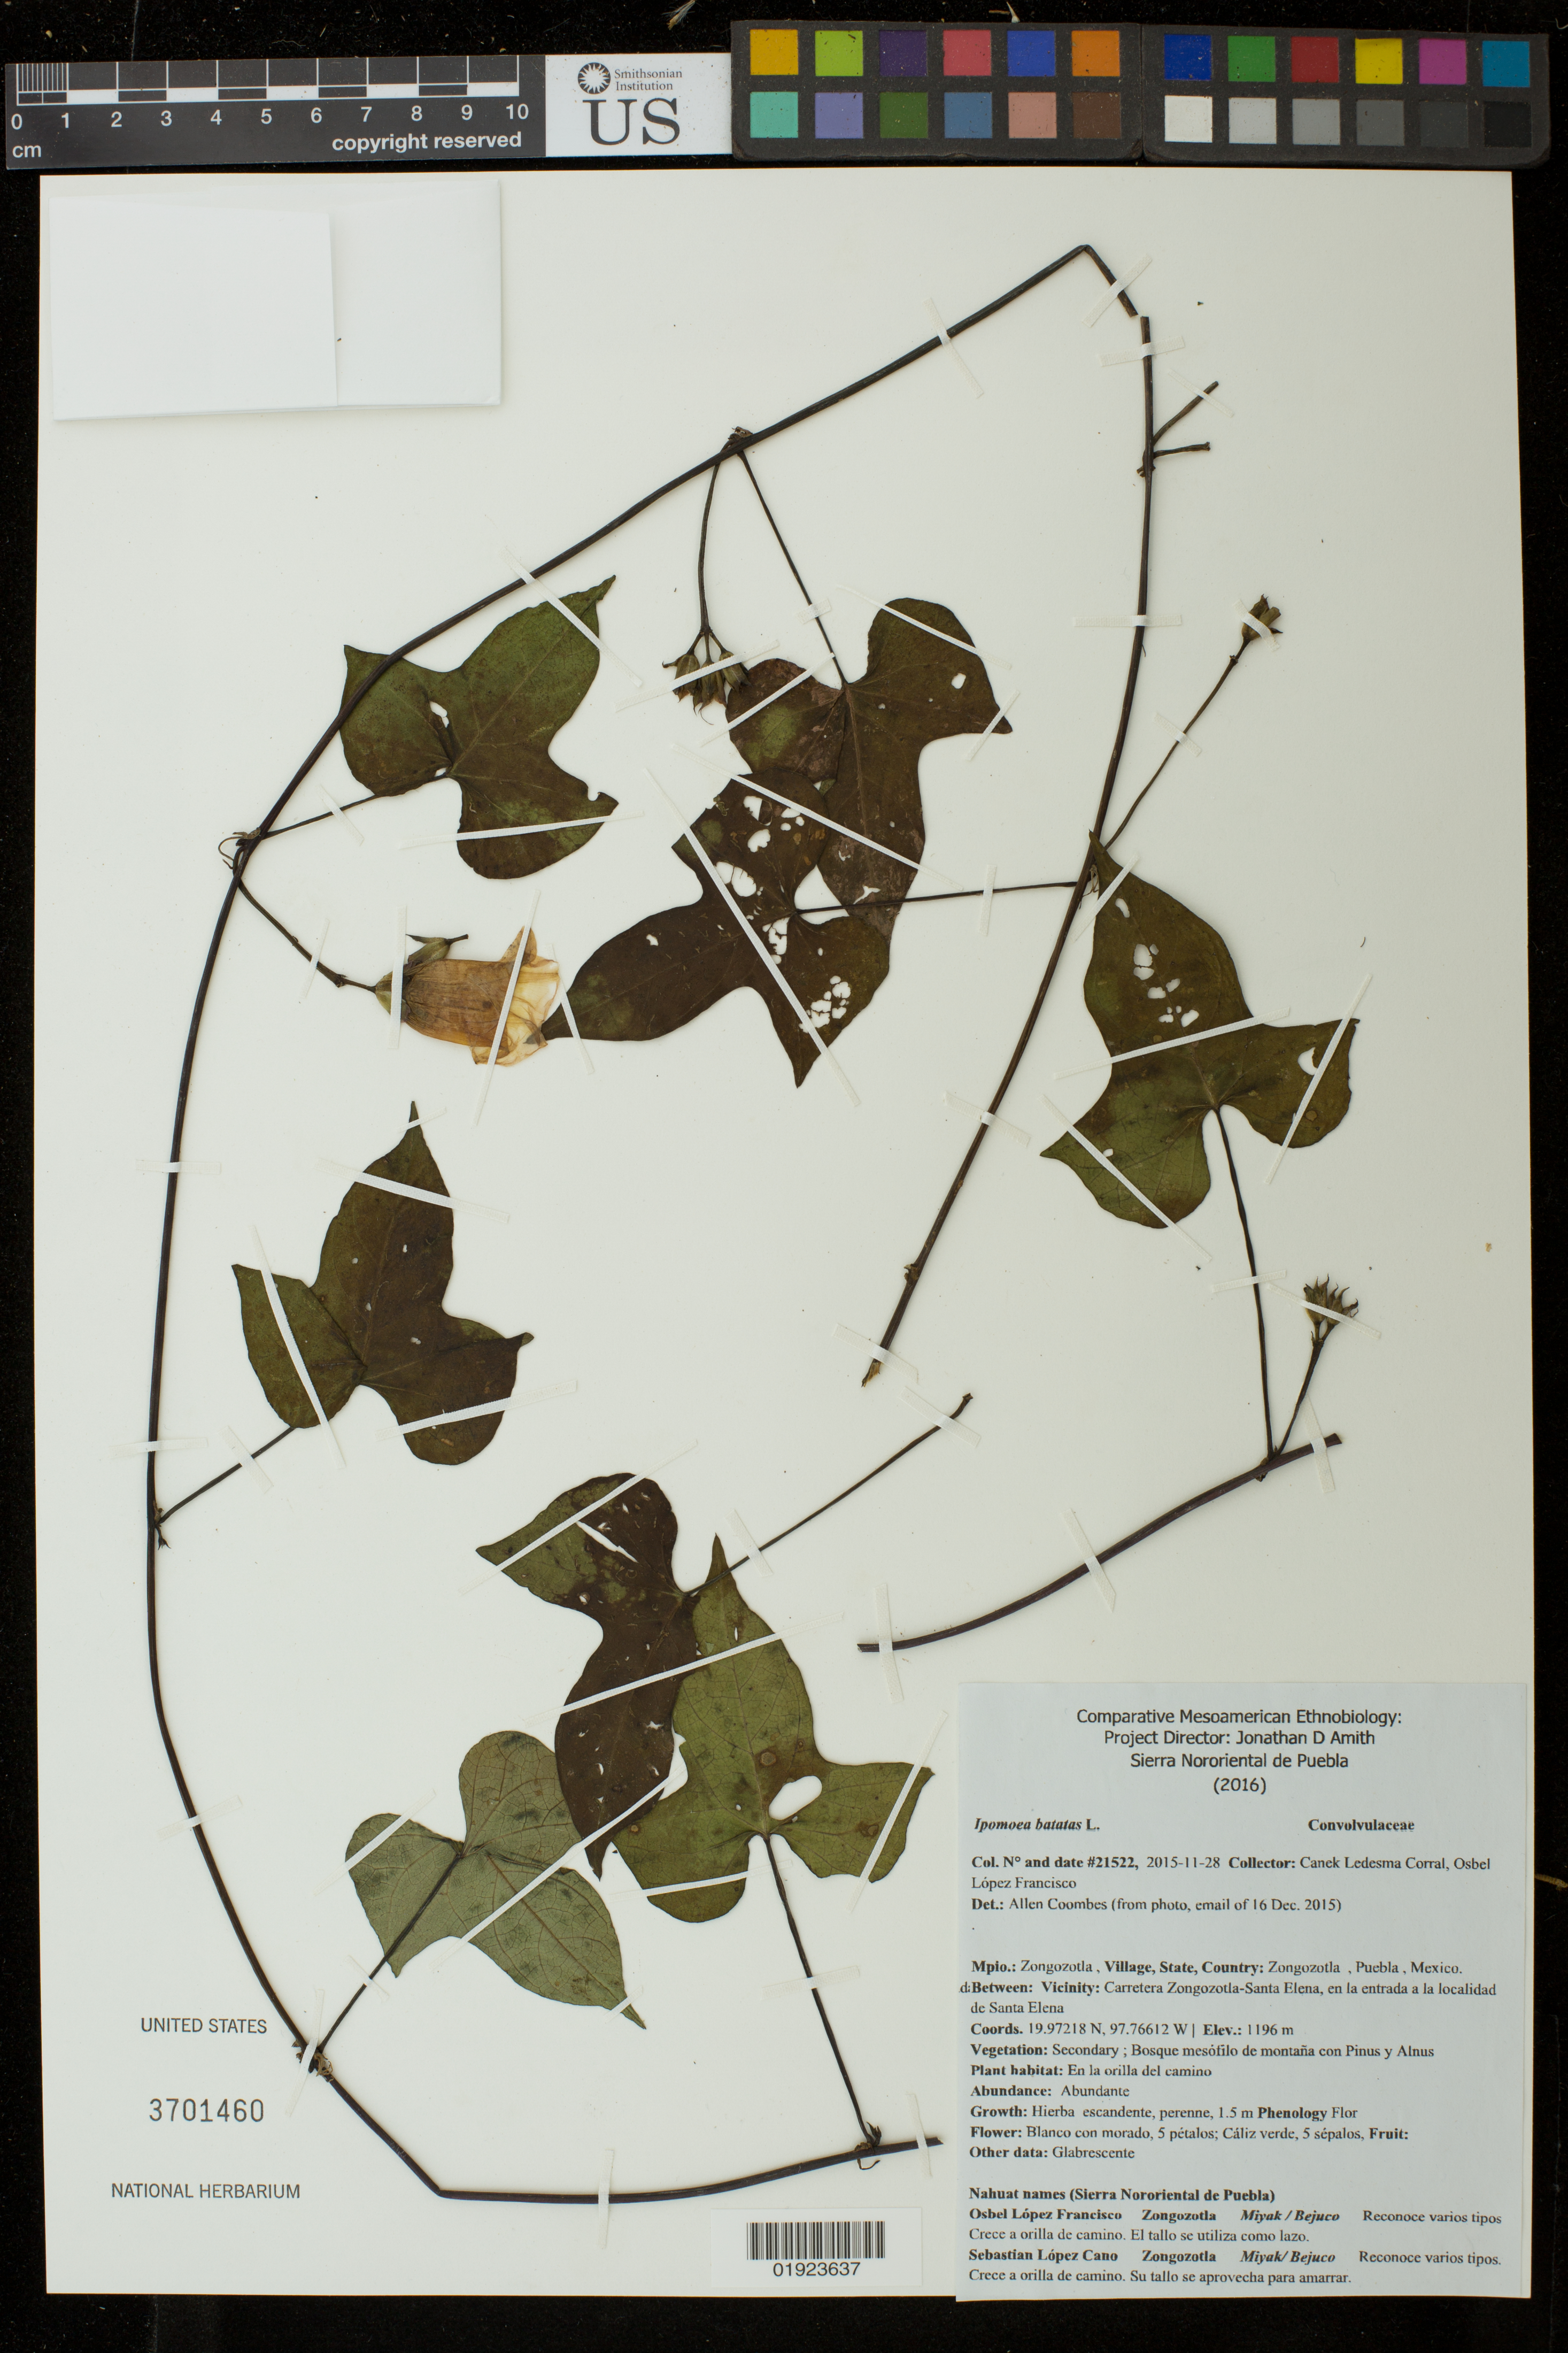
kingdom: Plantae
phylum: Tracheophyta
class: Magnoliopsida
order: Solanales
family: Convolvulaceae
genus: Ipomoea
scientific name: Ipomoea batatas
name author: (L.) Lam.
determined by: Coombes, Allen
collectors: Canek Ledesma C. & O. Francisco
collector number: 21522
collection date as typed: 2015-11-28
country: Mexico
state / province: Puebla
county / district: Zongozotla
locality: Zongozotla, Puebla, Mexico, Carretera Zongozotla-Santa Elena, en la entrada a la localidad de Santa Elena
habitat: Secondary; bosque mesofilo de montana con Pinus y Alnus, en la orilla del camino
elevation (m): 1196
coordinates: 19.97218N, 97.76612W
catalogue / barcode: US 3701460